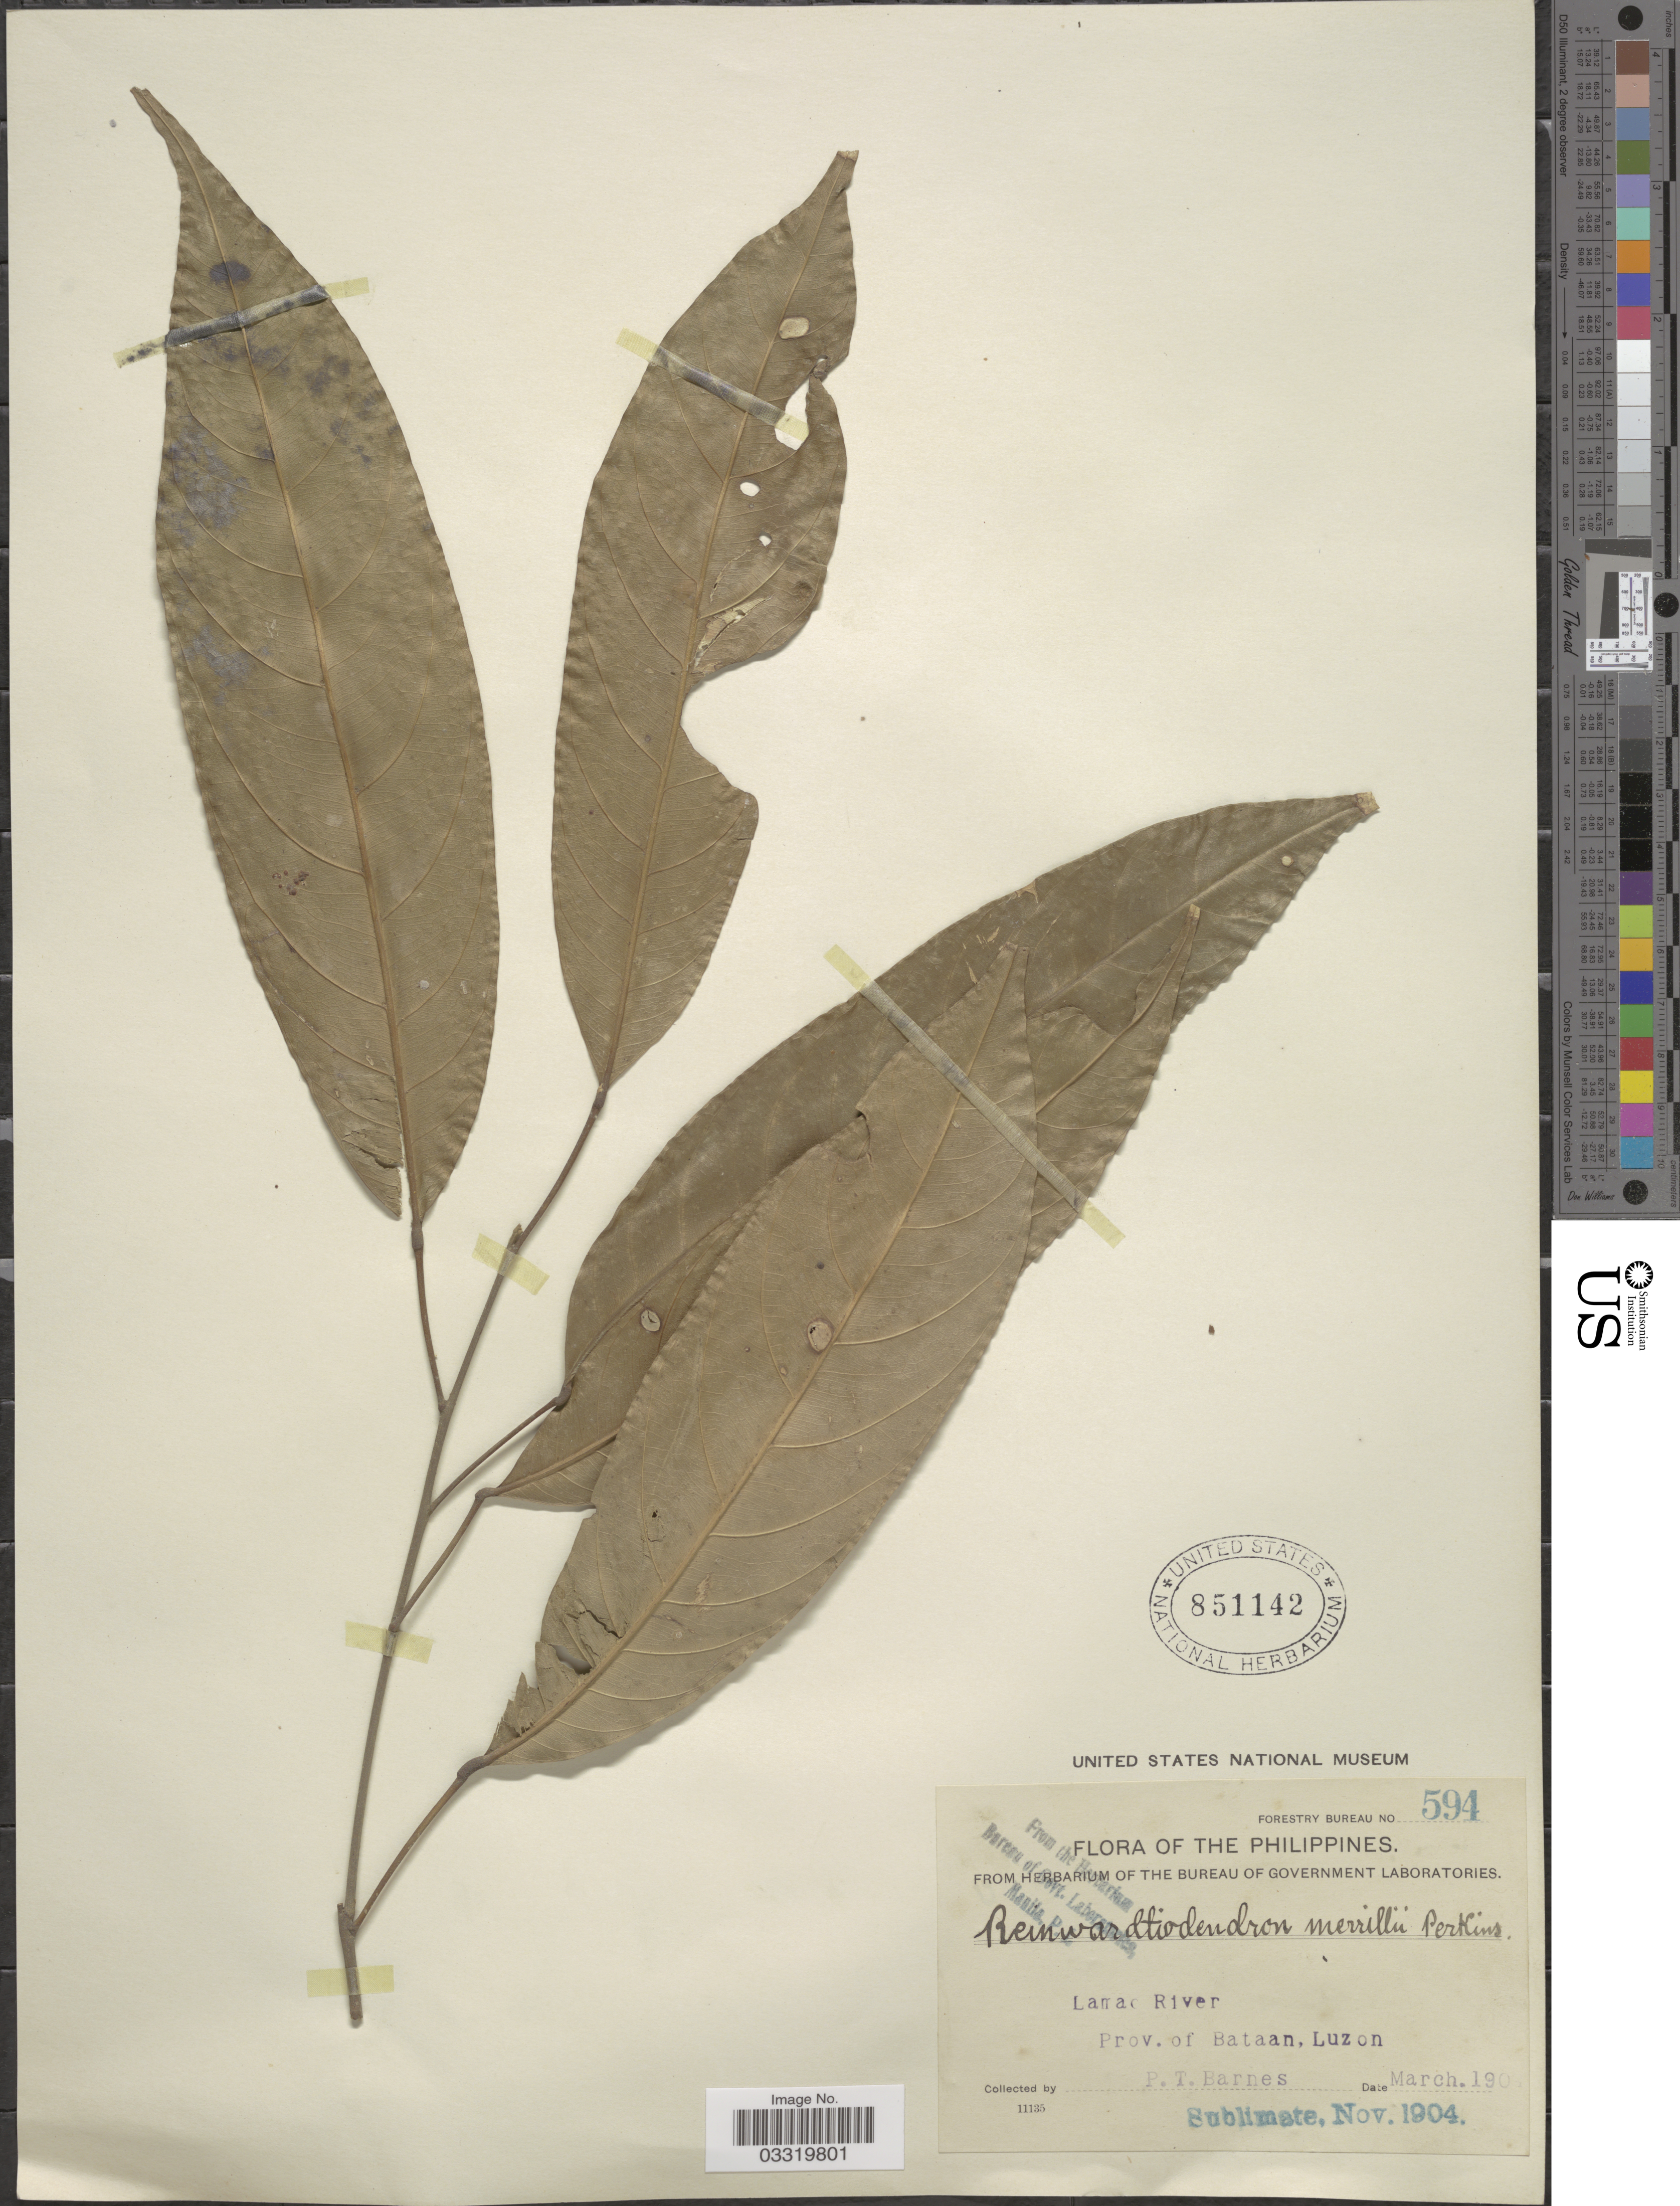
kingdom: Plantae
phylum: Tracheophyta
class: Magnoliopsida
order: Sapindales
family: Meliaceae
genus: Reinwardtiodendron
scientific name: Reinwardtiodendron celebicum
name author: Koord.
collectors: P. Barnes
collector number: Forestry Bureau 594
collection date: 1904-03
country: Philippines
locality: Lamao River, Prov. Bataan, Luzon.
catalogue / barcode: US 851142